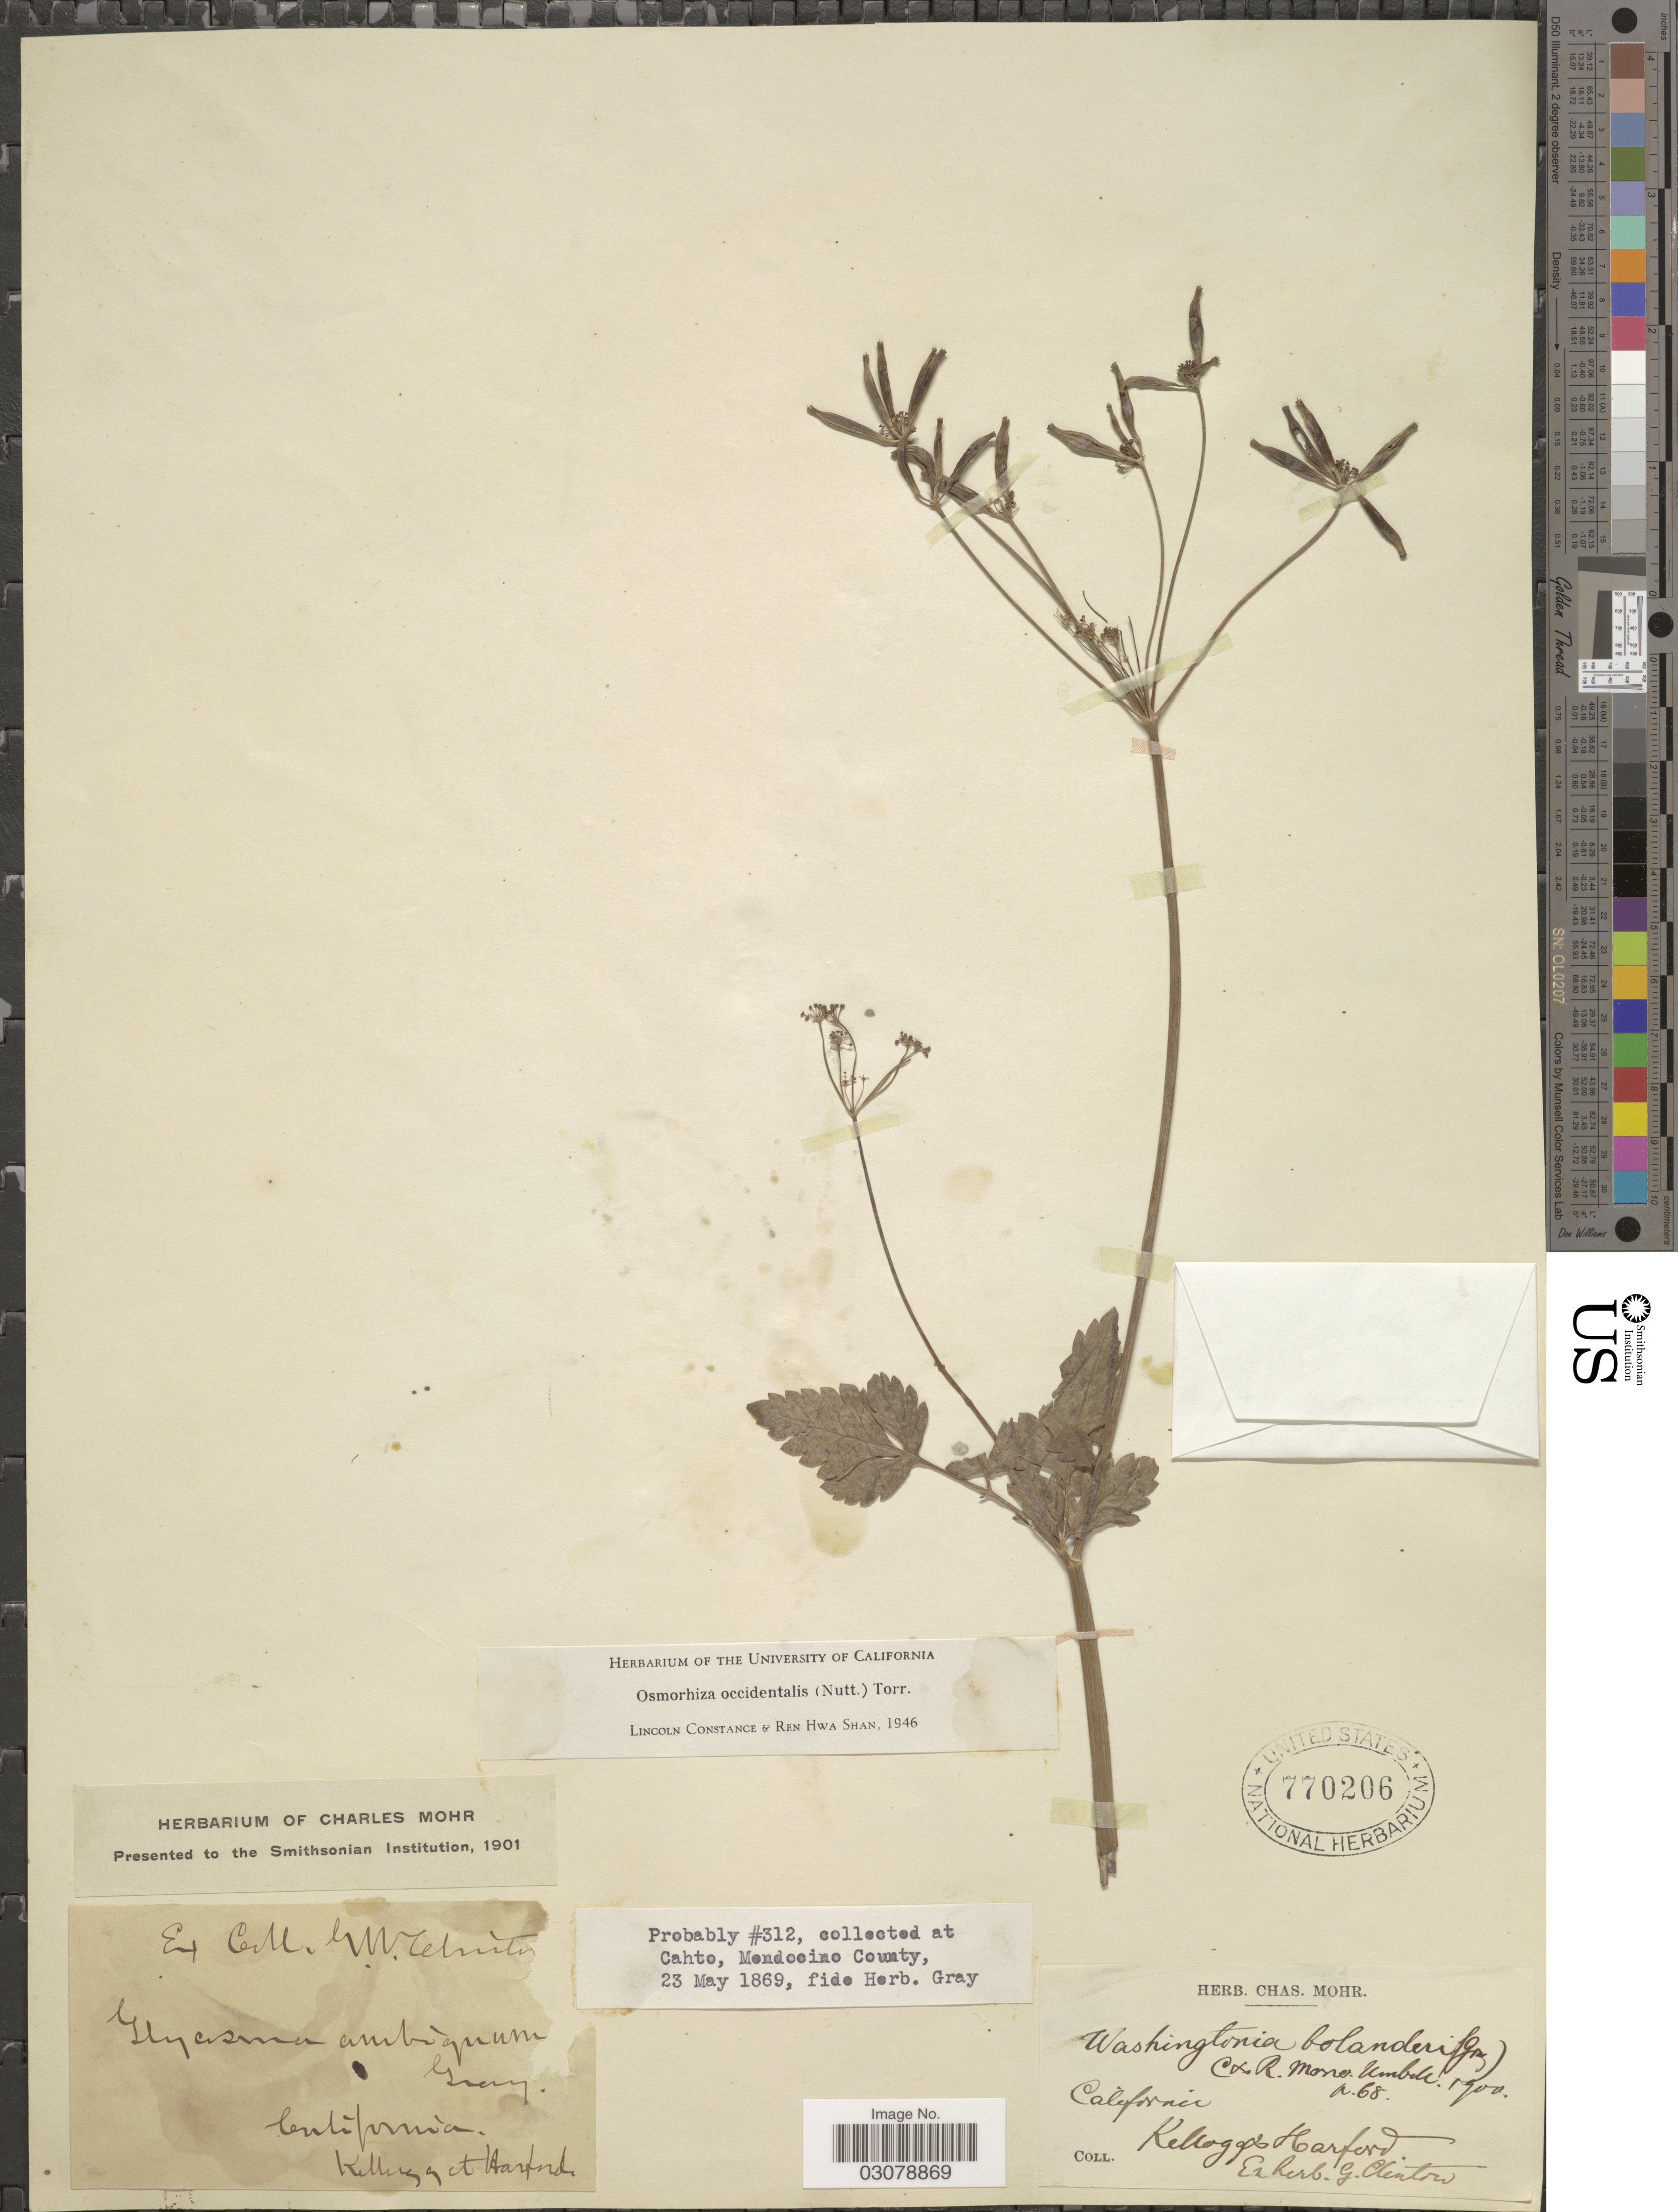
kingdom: Plantae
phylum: Tracheophyta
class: Magnoliopsida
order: Apiales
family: Apiaceae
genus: Osmorhiza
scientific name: Osmorhiza occidentalis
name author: (Nutt.) Torr.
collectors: -- Kellogg & Harford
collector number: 312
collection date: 1869-05-23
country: United States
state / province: California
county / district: Mendocino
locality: Cahto, Mendocino County.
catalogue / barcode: US 770206